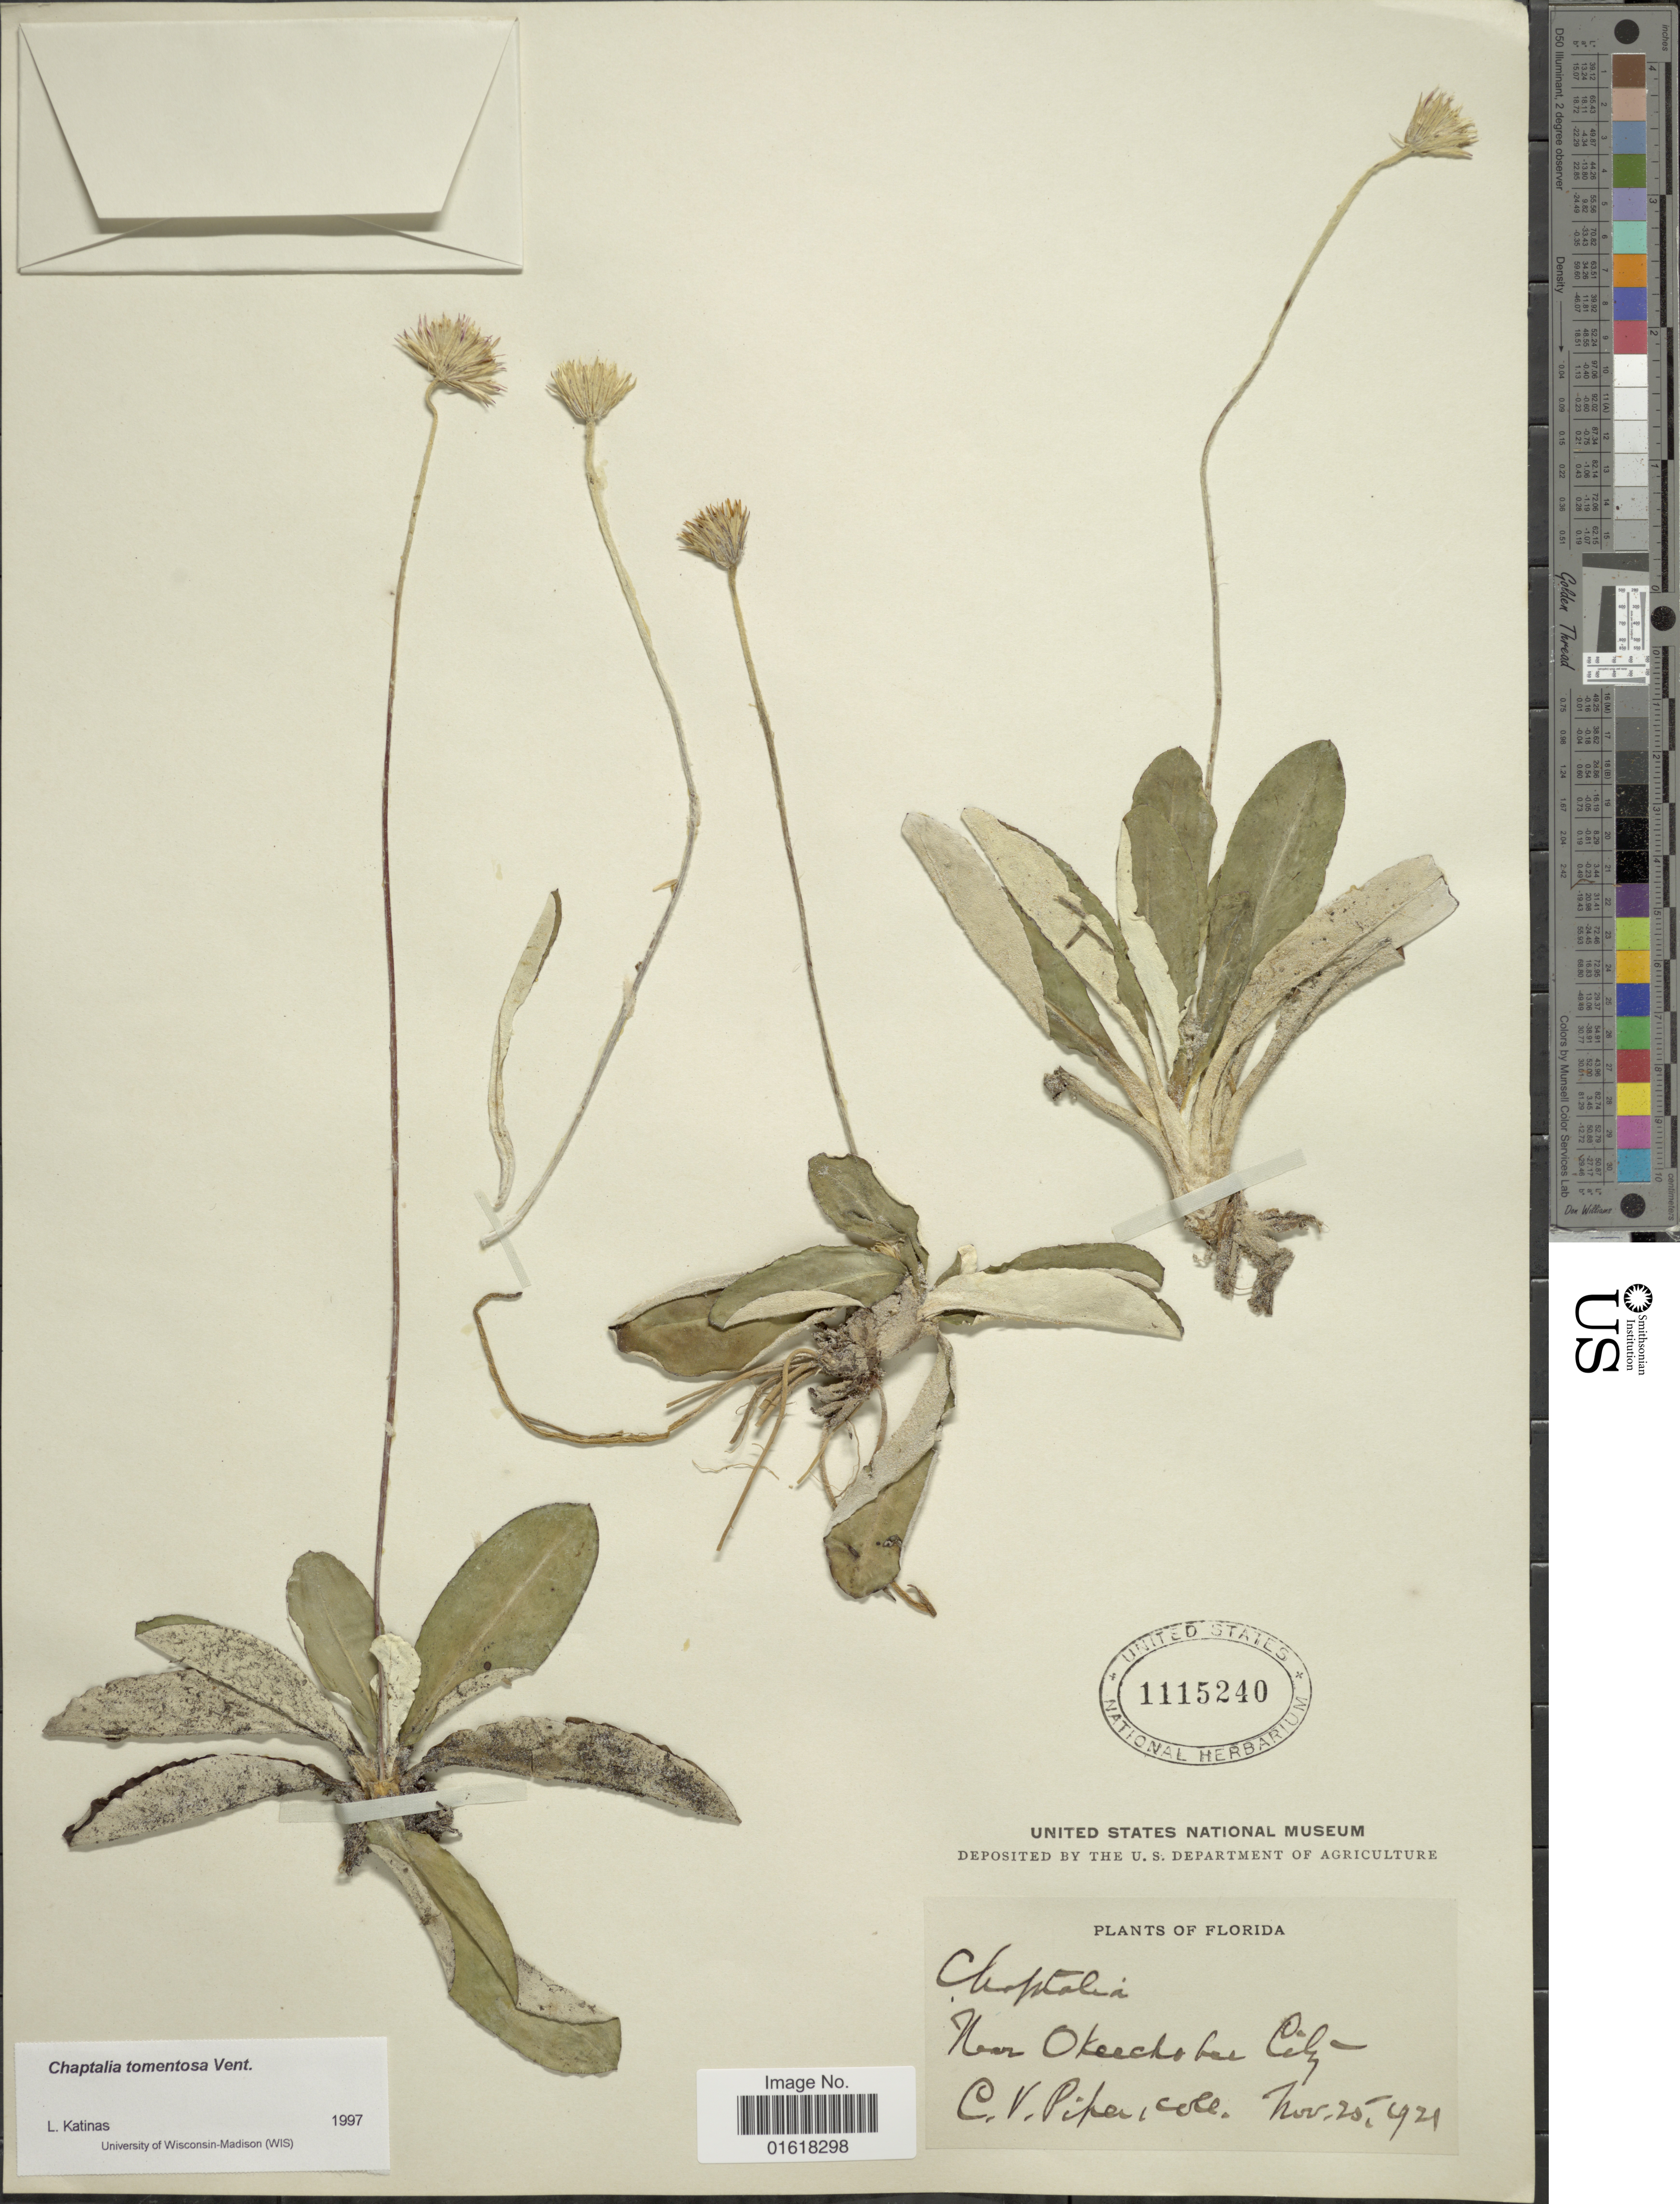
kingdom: Plantae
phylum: Tracheophyta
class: Magnoliopsida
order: Asterales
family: Asteraceae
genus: Chaptalia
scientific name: Chaptalia tomentosa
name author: Vent.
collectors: C. V. Piper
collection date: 1921-11-25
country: United States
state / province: Florida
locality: Near Okeecho Co City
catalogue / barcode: US 1115240